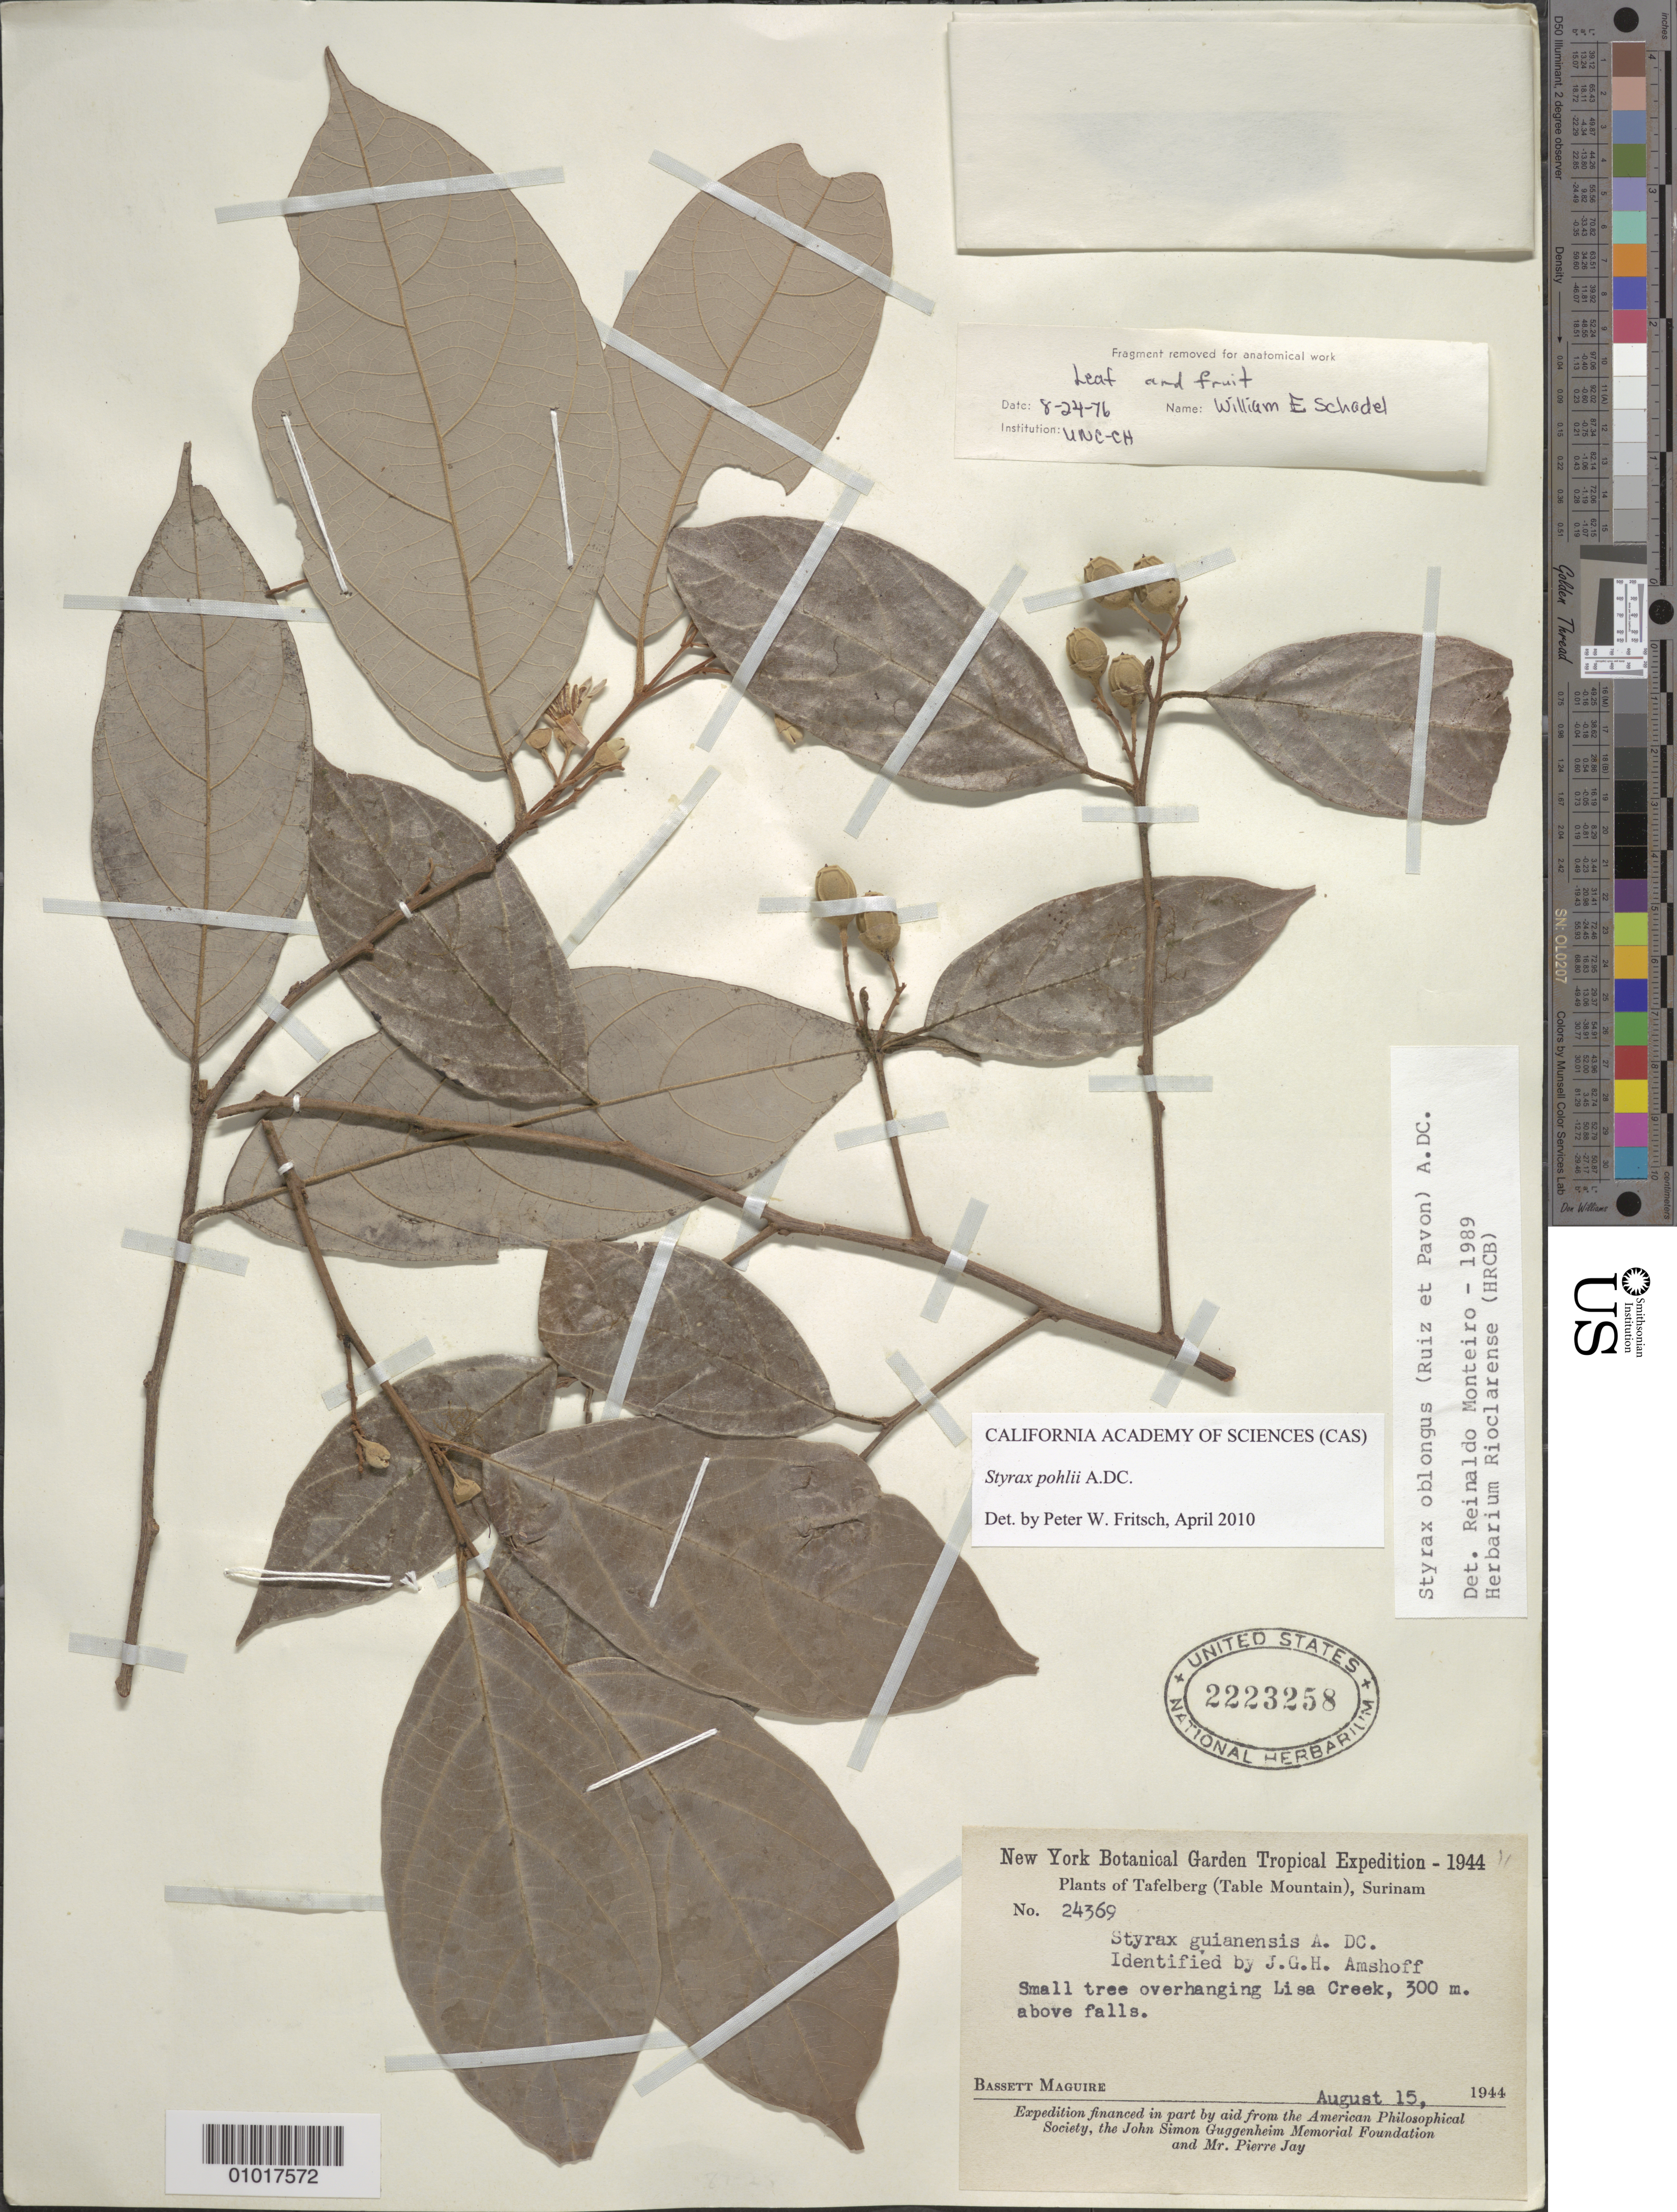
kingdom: Plantae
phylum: Tracheophyta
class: Magnoliopsida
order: Ericales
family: Styracaceae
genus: Styrax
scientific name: Styrax pohlii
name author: A. DC.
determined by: Fritsch, Peter W.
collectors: B. Maguire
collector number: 24369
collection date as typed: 15-Aug-44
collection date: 1944-08-15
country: Suriname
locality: Lisa Creek, above falls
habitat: Overhanging Lisa Creek, about 300 m above Falls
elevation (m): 300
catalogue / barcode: US 2223258